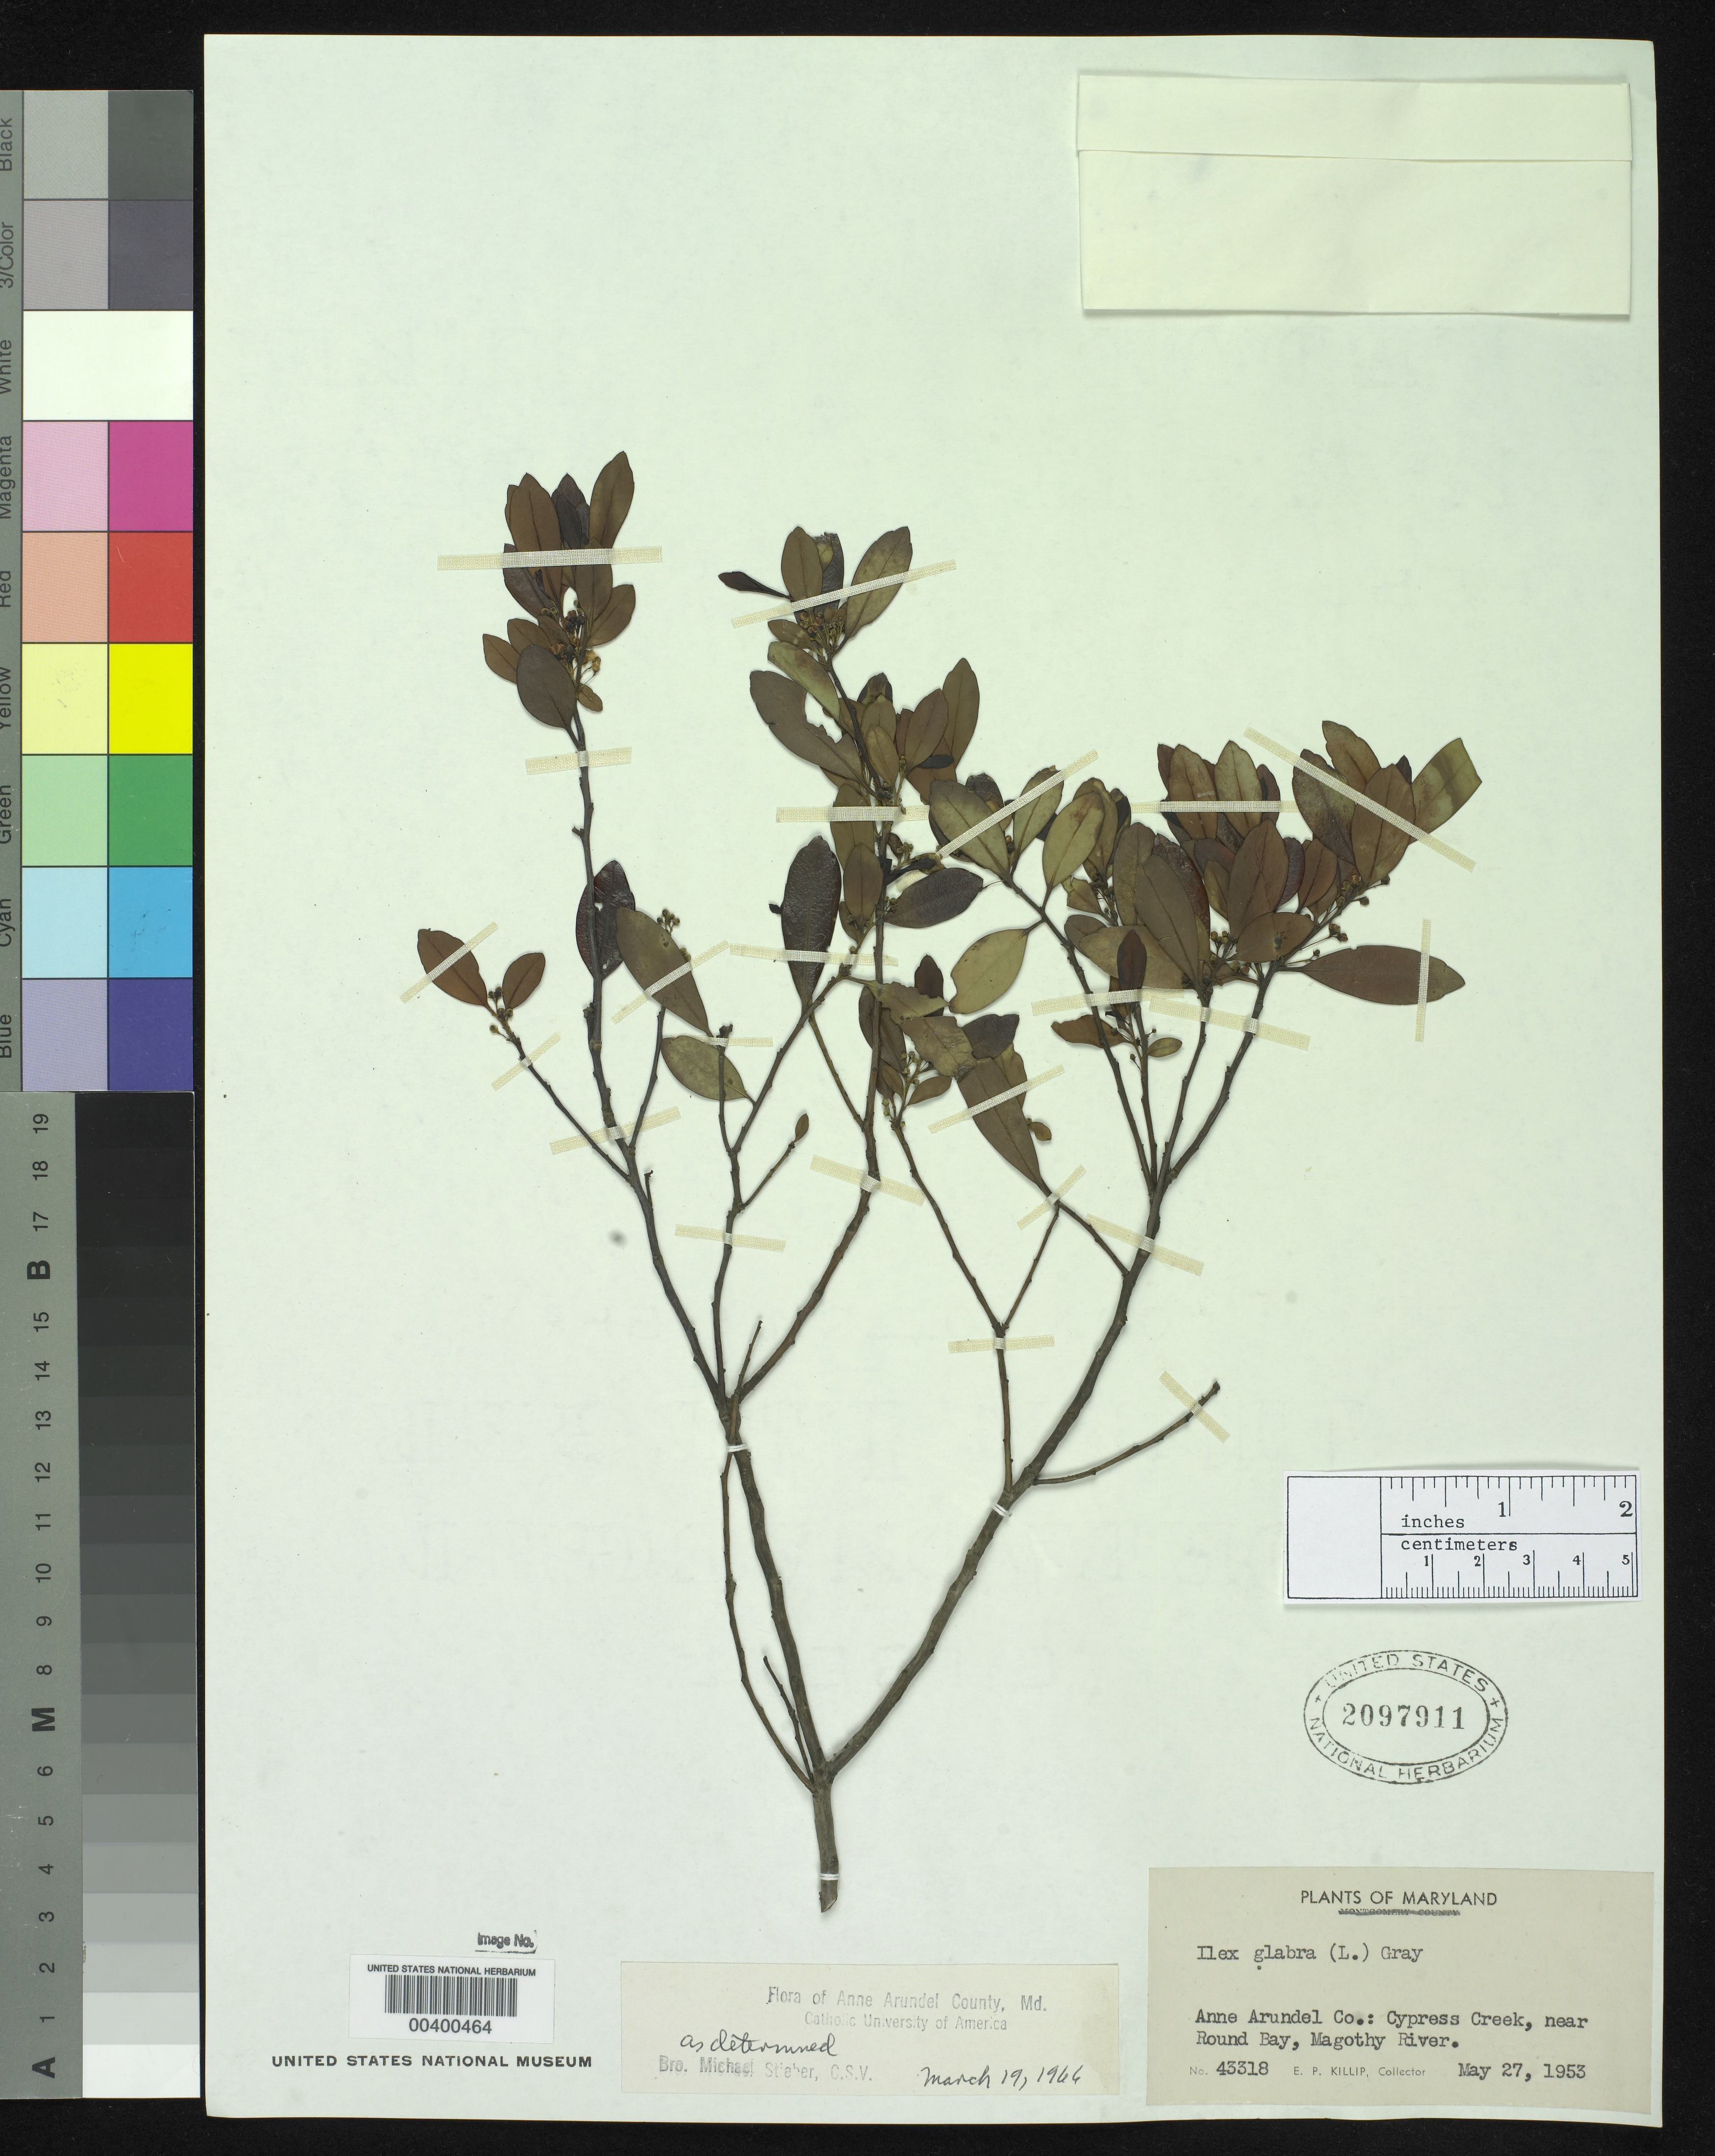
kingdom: Plantae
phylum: Tracheophyta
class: Magnoliopsida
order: Aquifoliales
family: Aquifoliaceae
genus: Ilex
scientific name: Ilex glabra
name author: (L.) A. Gray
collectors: E. P. Killip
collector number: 43318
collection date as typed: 27 May 1953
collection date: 1953-05-27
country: United States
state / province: Maryland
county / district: Anne Arundel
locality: Cypress Creek, near Round Bay, Magothy River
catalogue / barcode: US 2097911